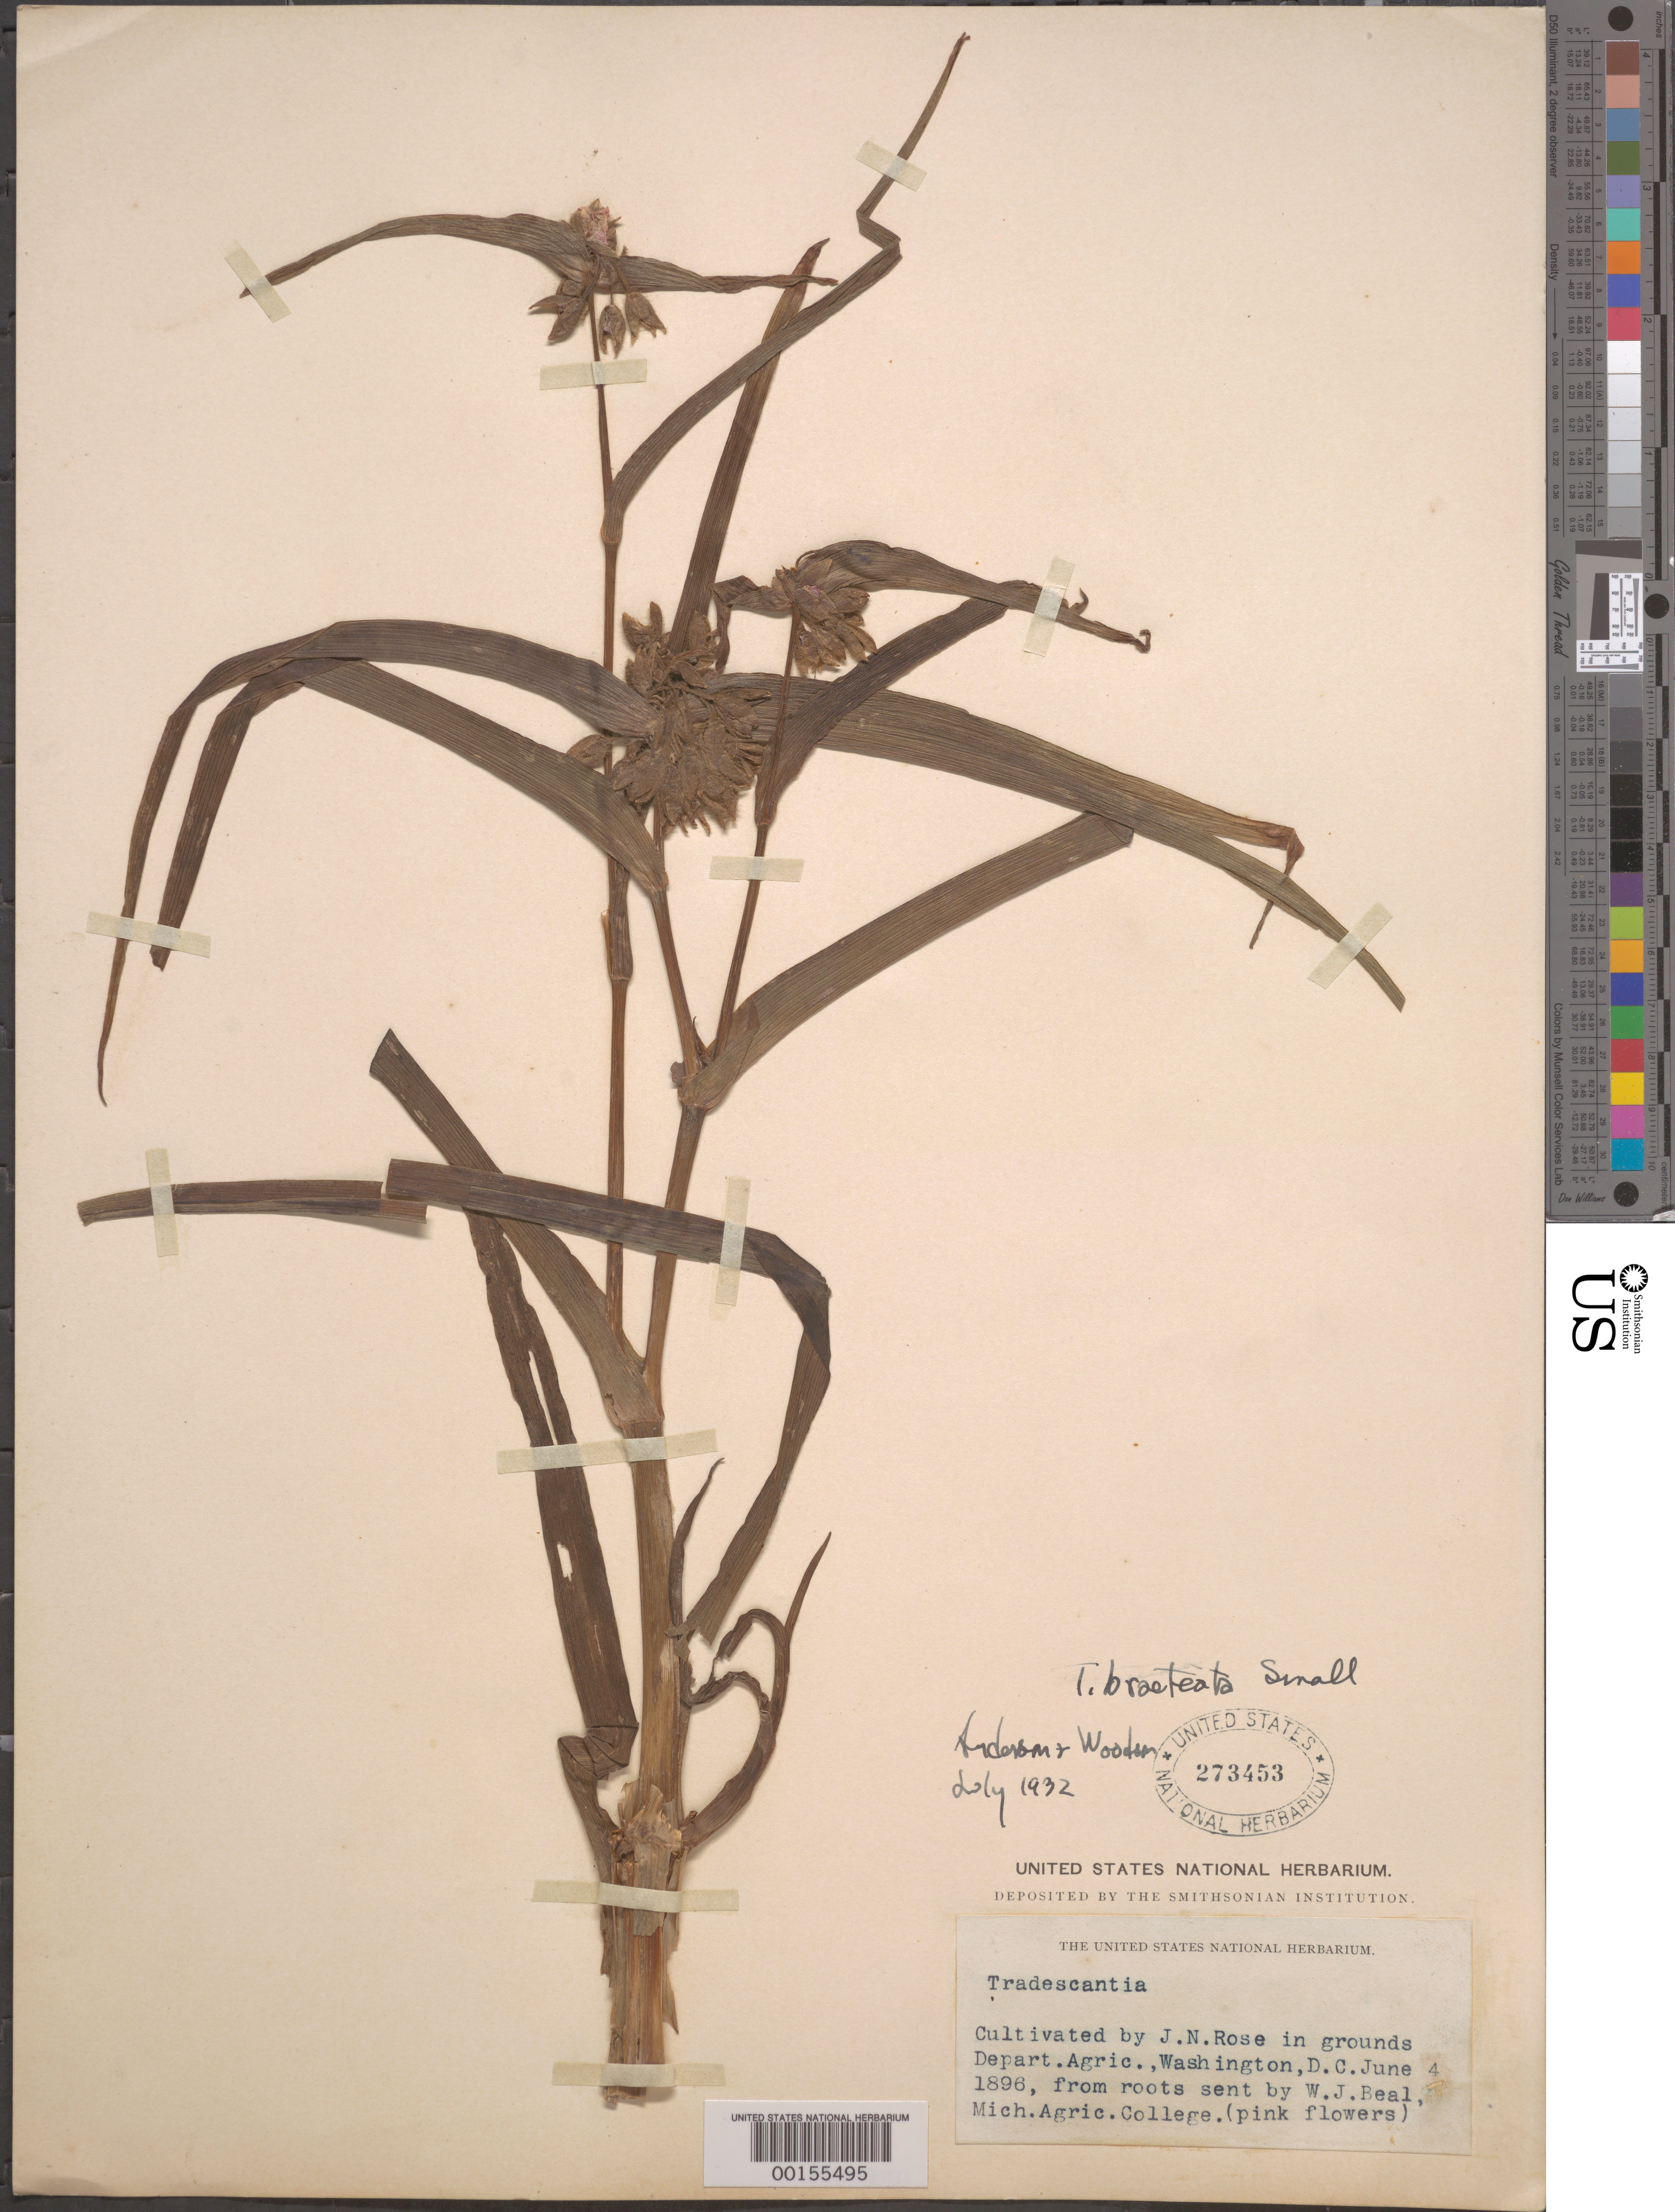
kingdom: Plantae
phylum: Tracheophyta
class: Liliopsida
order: Commelinales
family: Commelinaceae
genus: Tradescantia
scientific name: Tradescantia bracteata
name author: Small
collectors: J. N. Rose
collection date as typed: Jun 1896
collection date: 1896-06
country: United States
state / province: Washington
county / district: Spokane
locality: Spokane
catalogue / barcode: US 273453